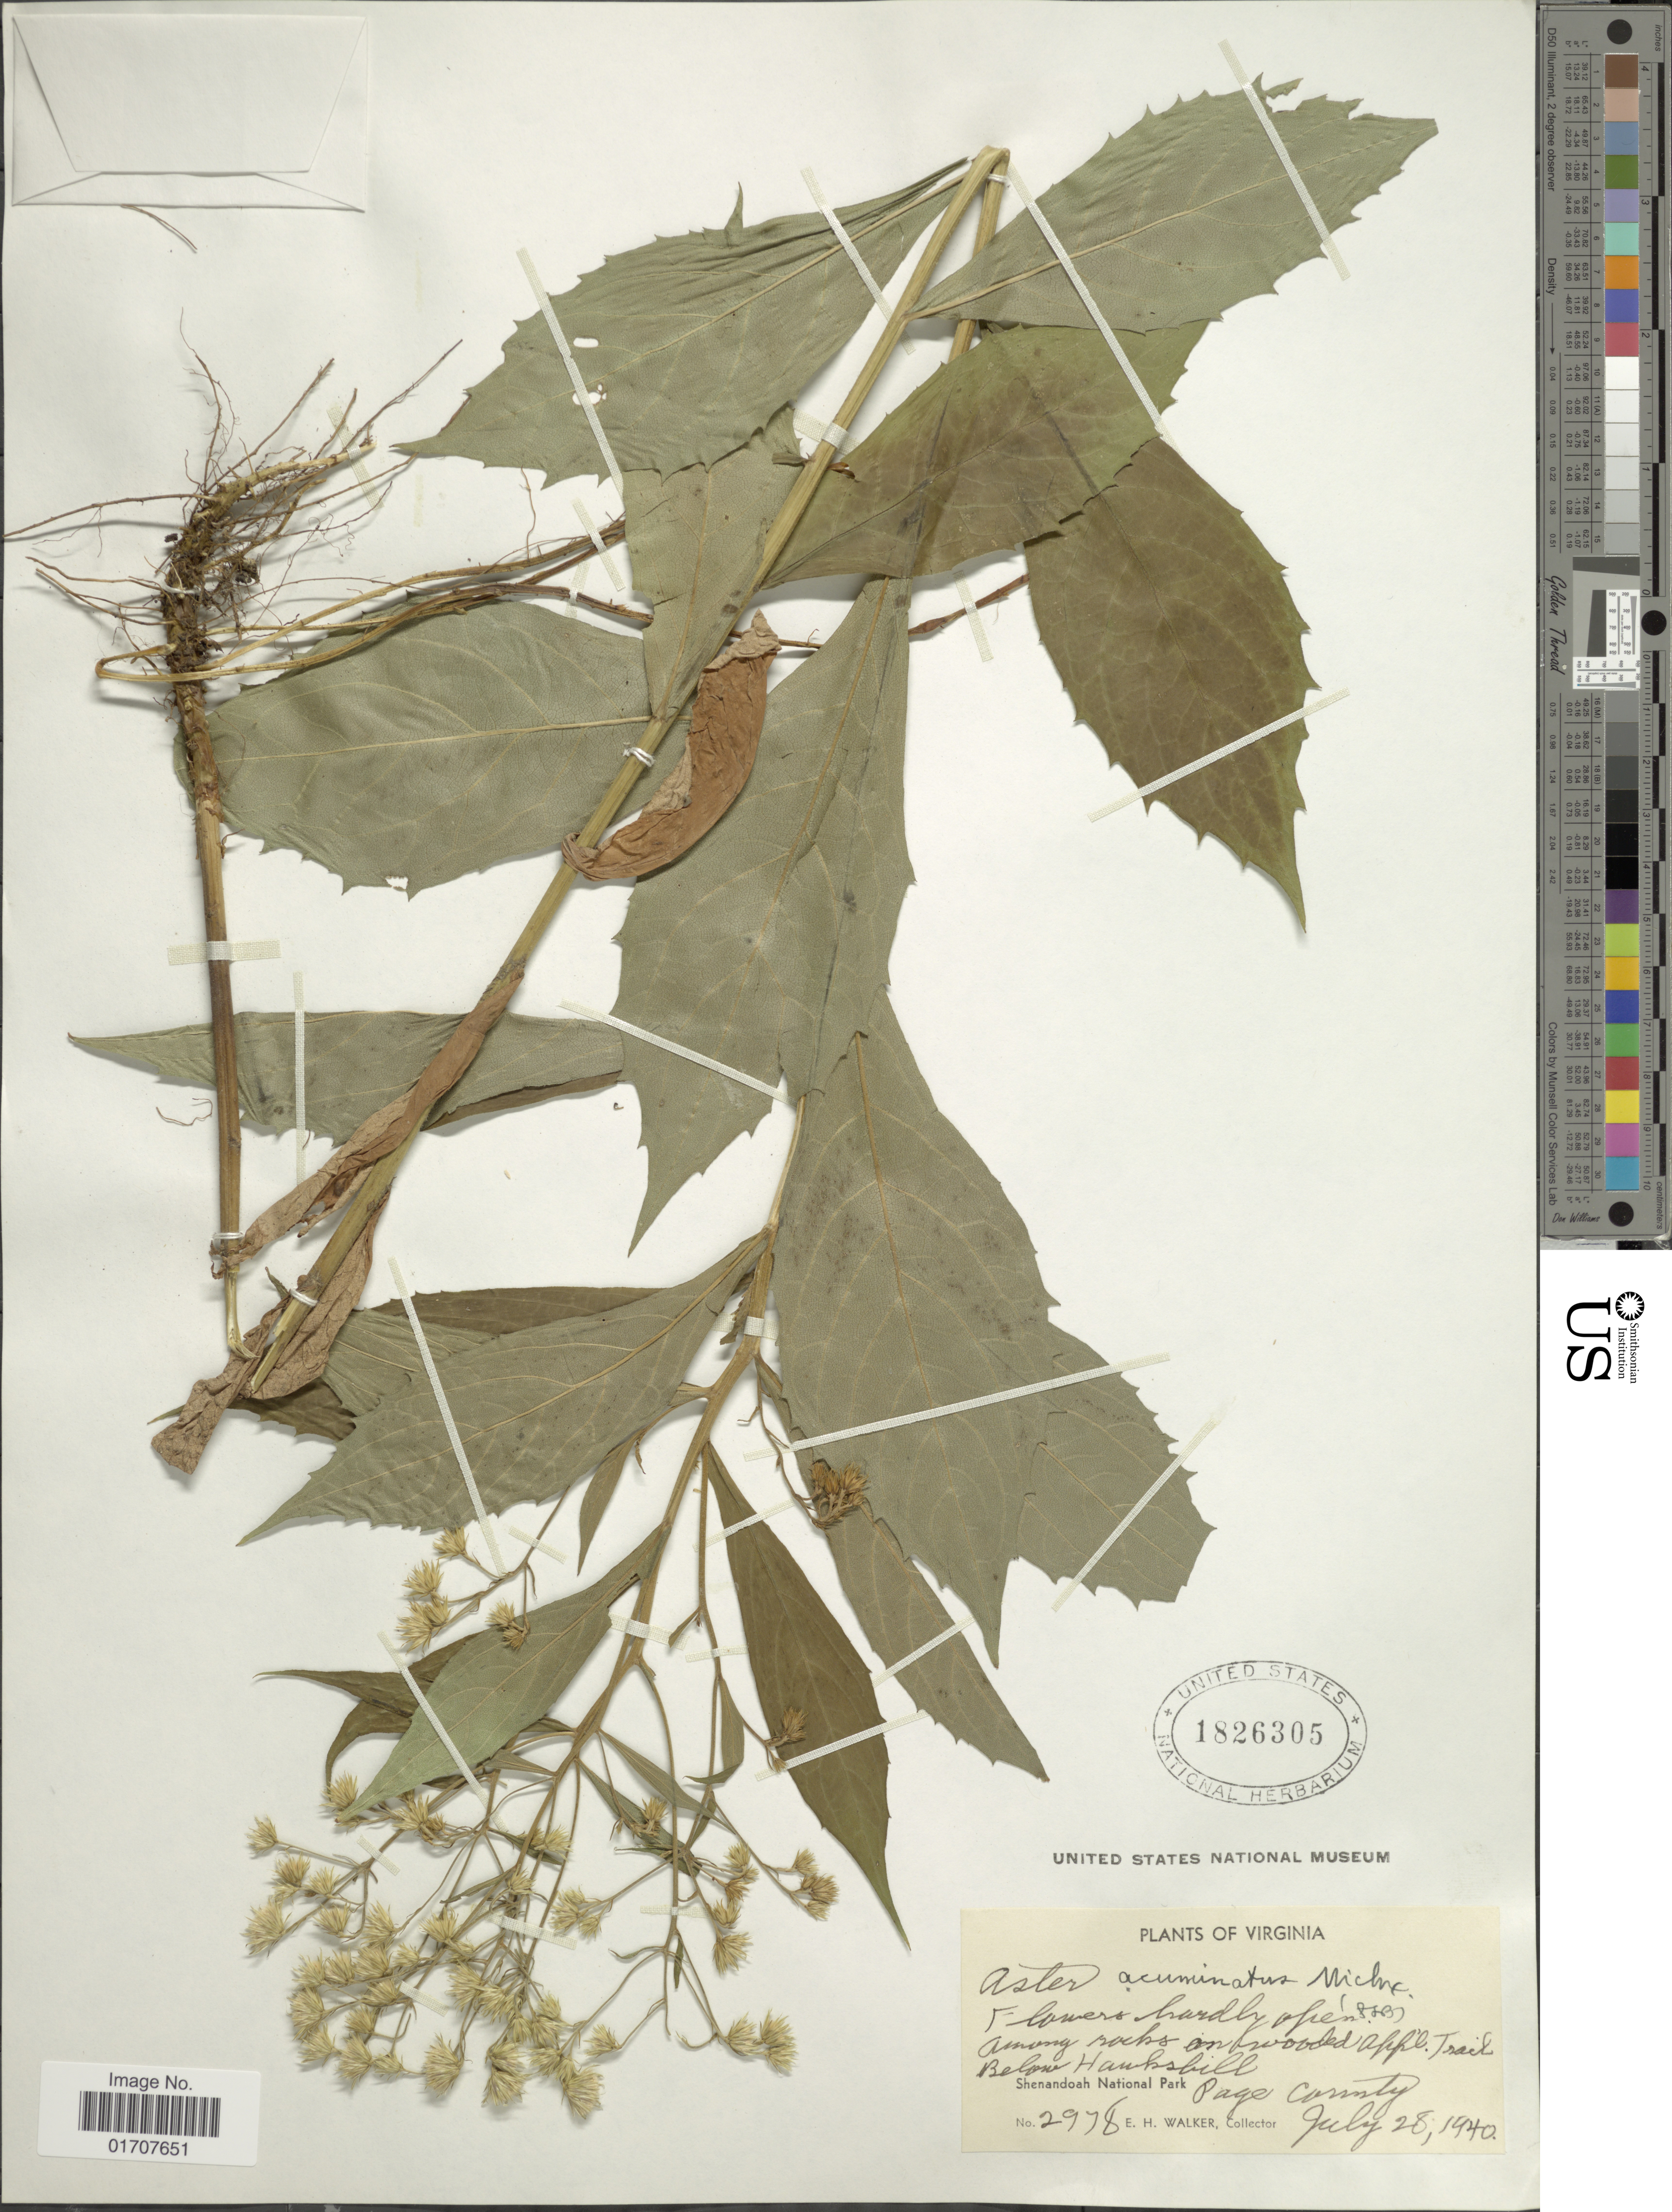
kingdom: Plantae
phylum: Tracheophyta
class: Magnoliopsida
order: Asterales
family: Asteraceae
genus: Oclemena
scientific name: Oclemena acuminata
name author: (Michx.) Greene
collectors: E. H. Walker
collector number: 2978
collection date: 1940-07-28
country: United States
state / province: Virginia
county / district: Page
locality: Among rocks on wooded App'l Trail below Hawksbill, Shenandoah National Park, Page County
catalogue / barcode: US 1826305